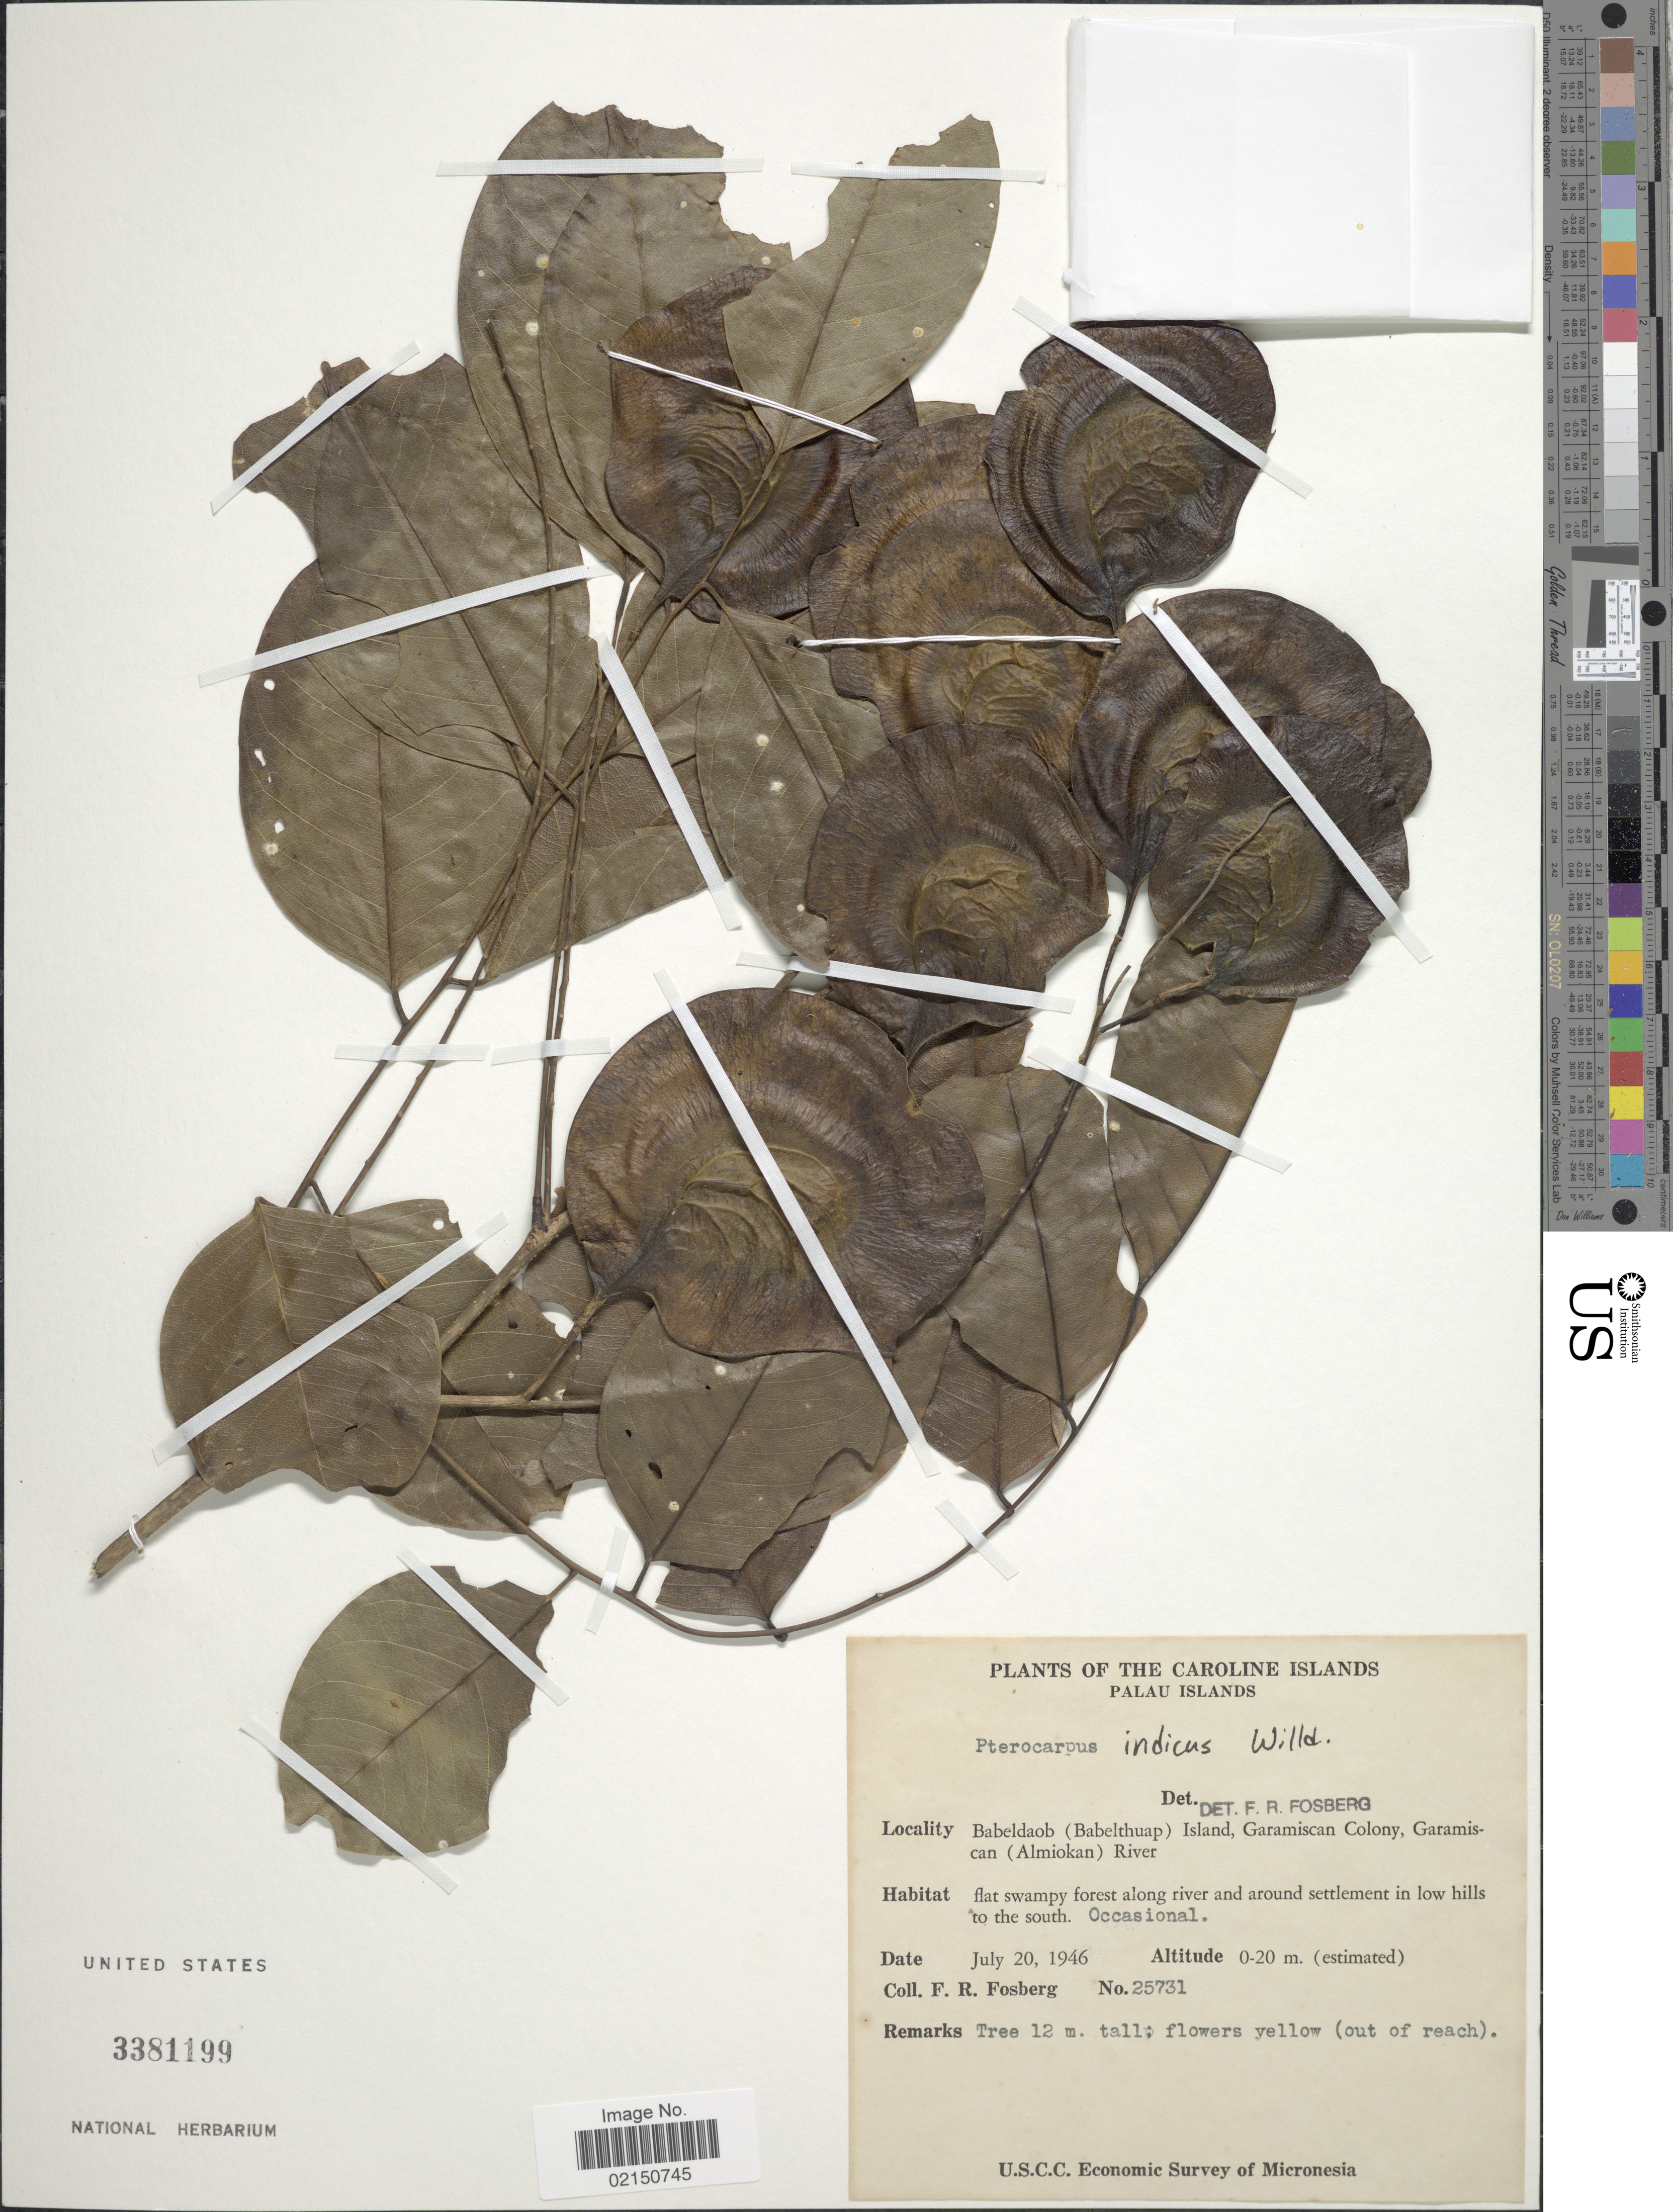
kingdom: Plantae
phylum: Tracheophyta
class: Magnoliopsida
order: Fabales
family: Fabaceae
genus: Pterocarpus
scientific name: Pterocarpus indicus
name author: Willd.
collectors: F. R. Fosberg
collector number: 25731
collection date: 1946-07-20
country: Palau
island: Babeldaob [Babelthuap]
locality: Caroline Islands. Palau Islands. Babeldaob (Babelthuap) Island, Garamiscan Colony, Garamiscan (Almiokan) River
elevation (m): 0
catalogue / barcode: US 3381199